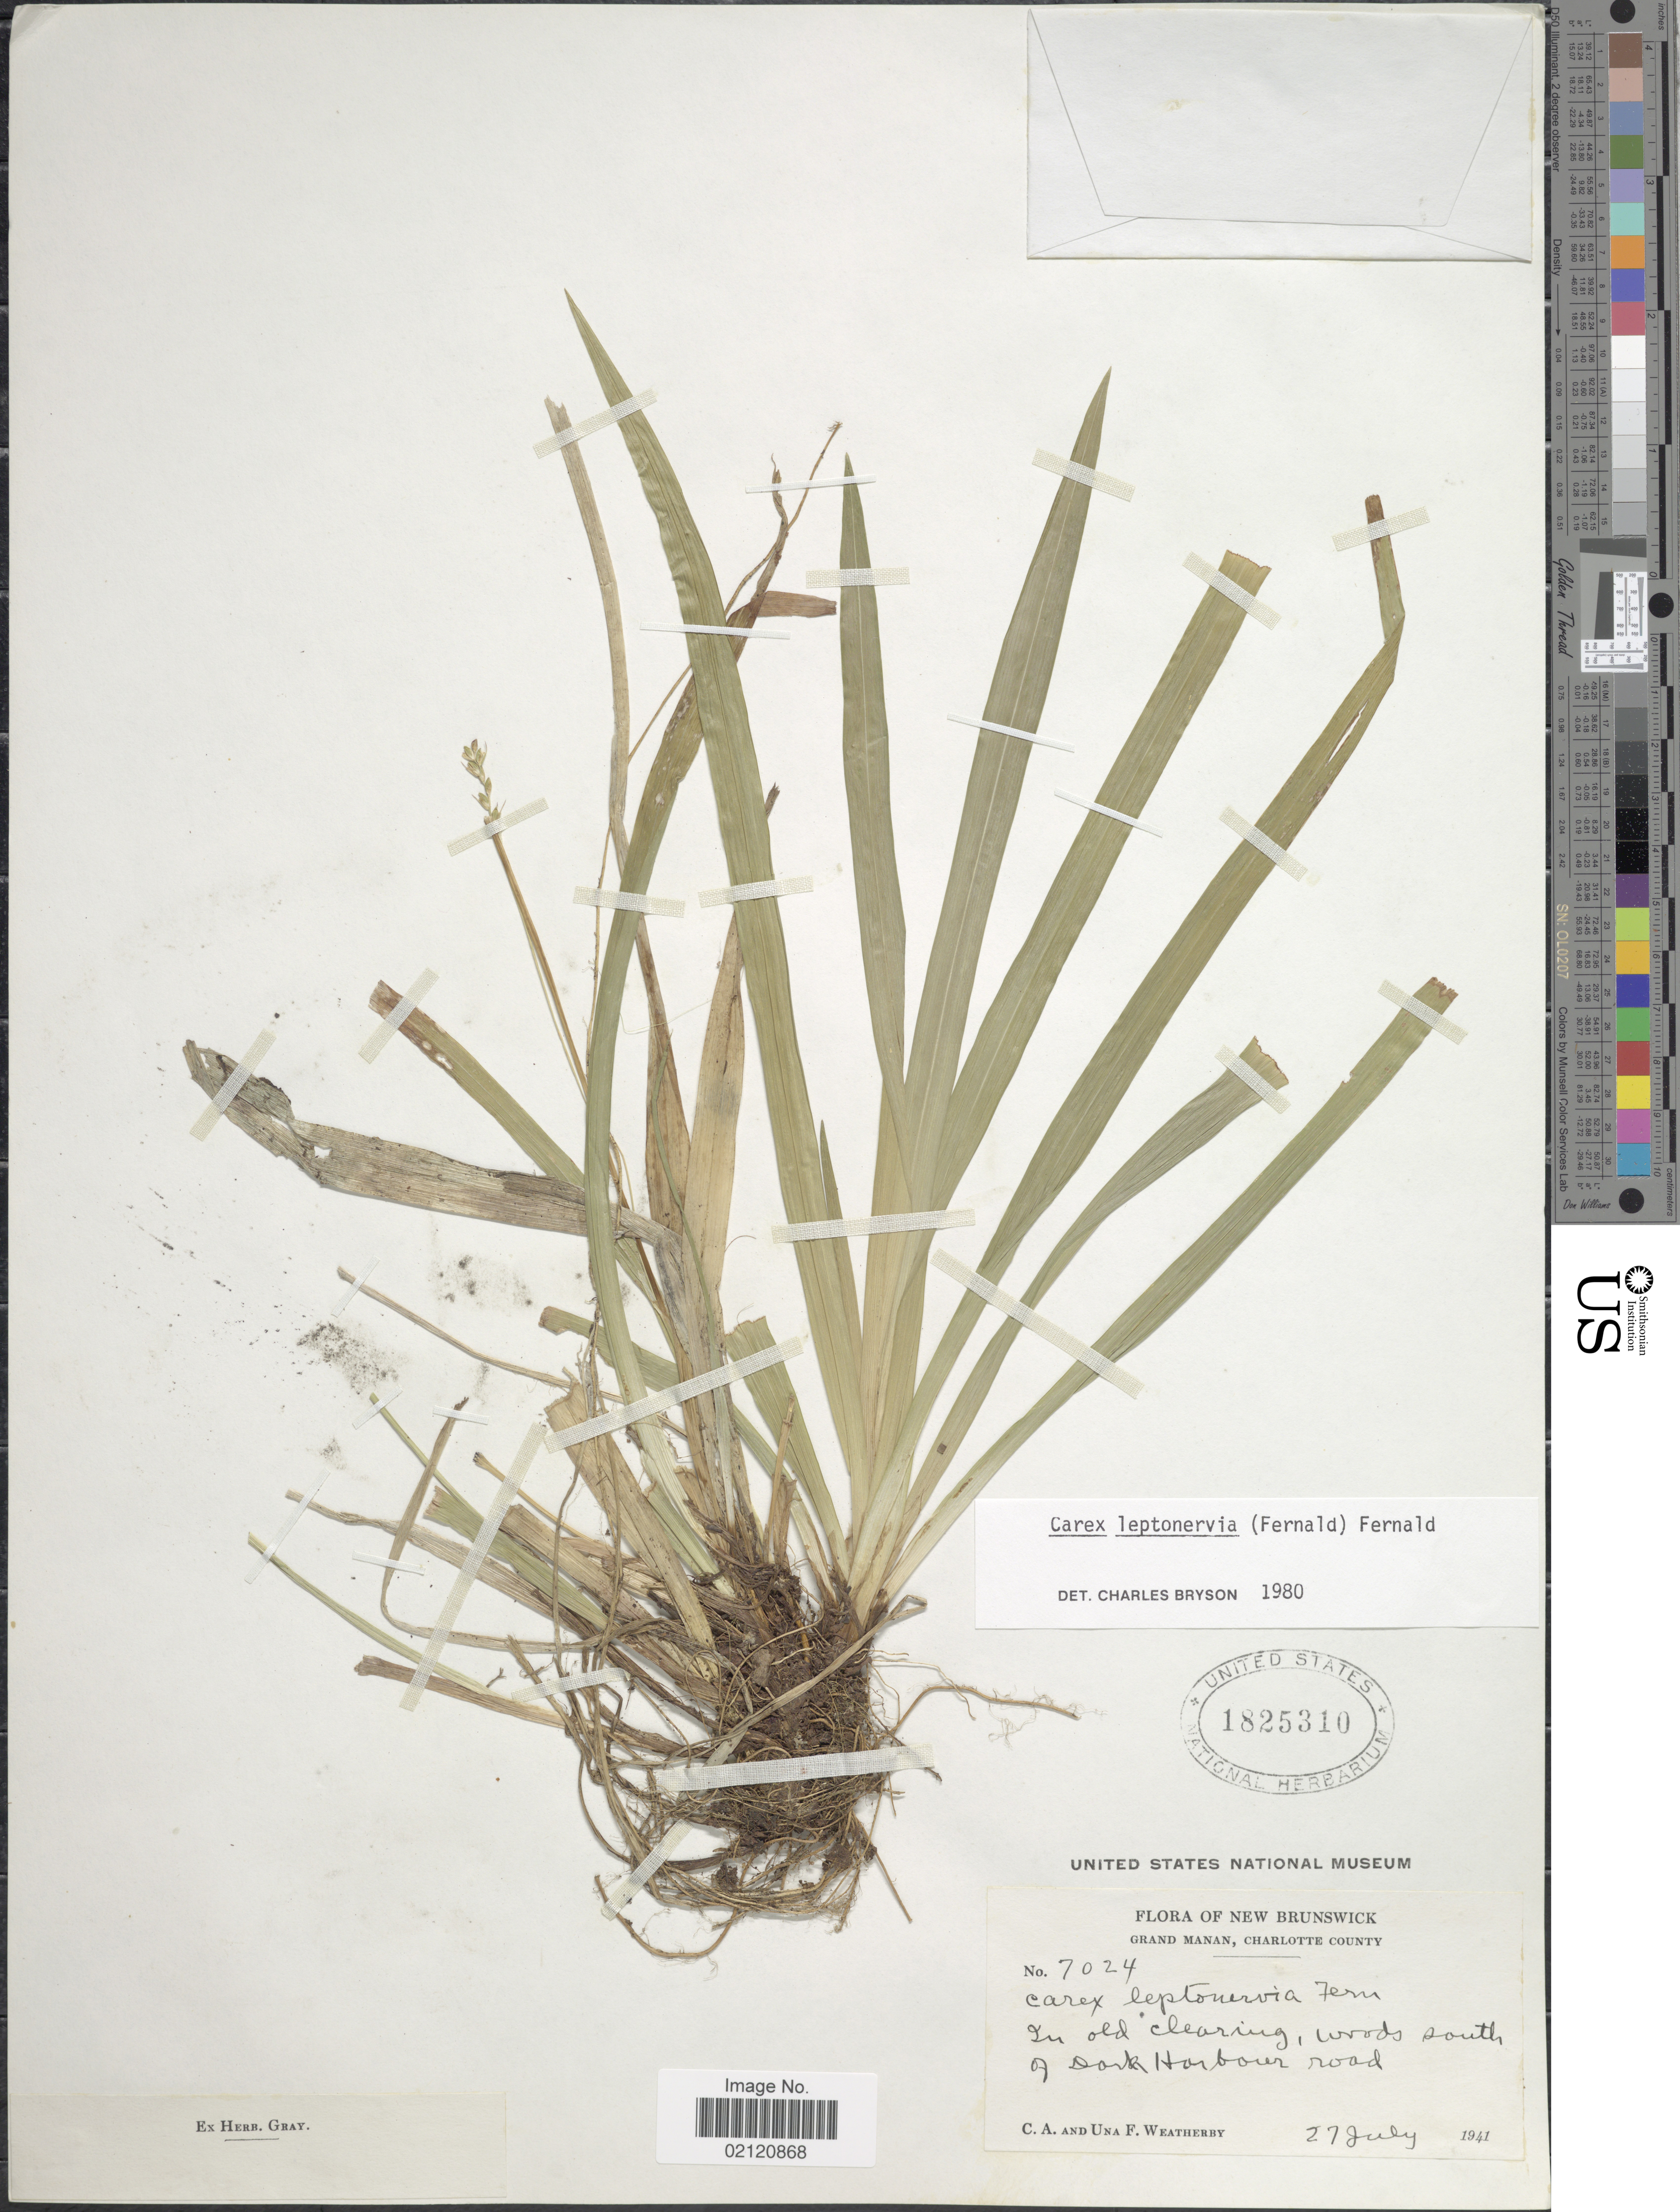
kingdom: Plantae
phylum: Tracheophyta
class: Liliopsida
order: Poales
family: Cyperaceae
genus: Carex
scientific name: Carex leptonervia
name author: (Fernald) Fernald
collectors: C. A. Weatherby & U. Weatherby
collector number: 7024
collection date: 1941-07-27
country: Canada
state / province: New Brunswick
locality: Grand Manan, Charlotte County, in old clearing, woods south of Dark Harbour road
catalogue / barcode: US 1825310